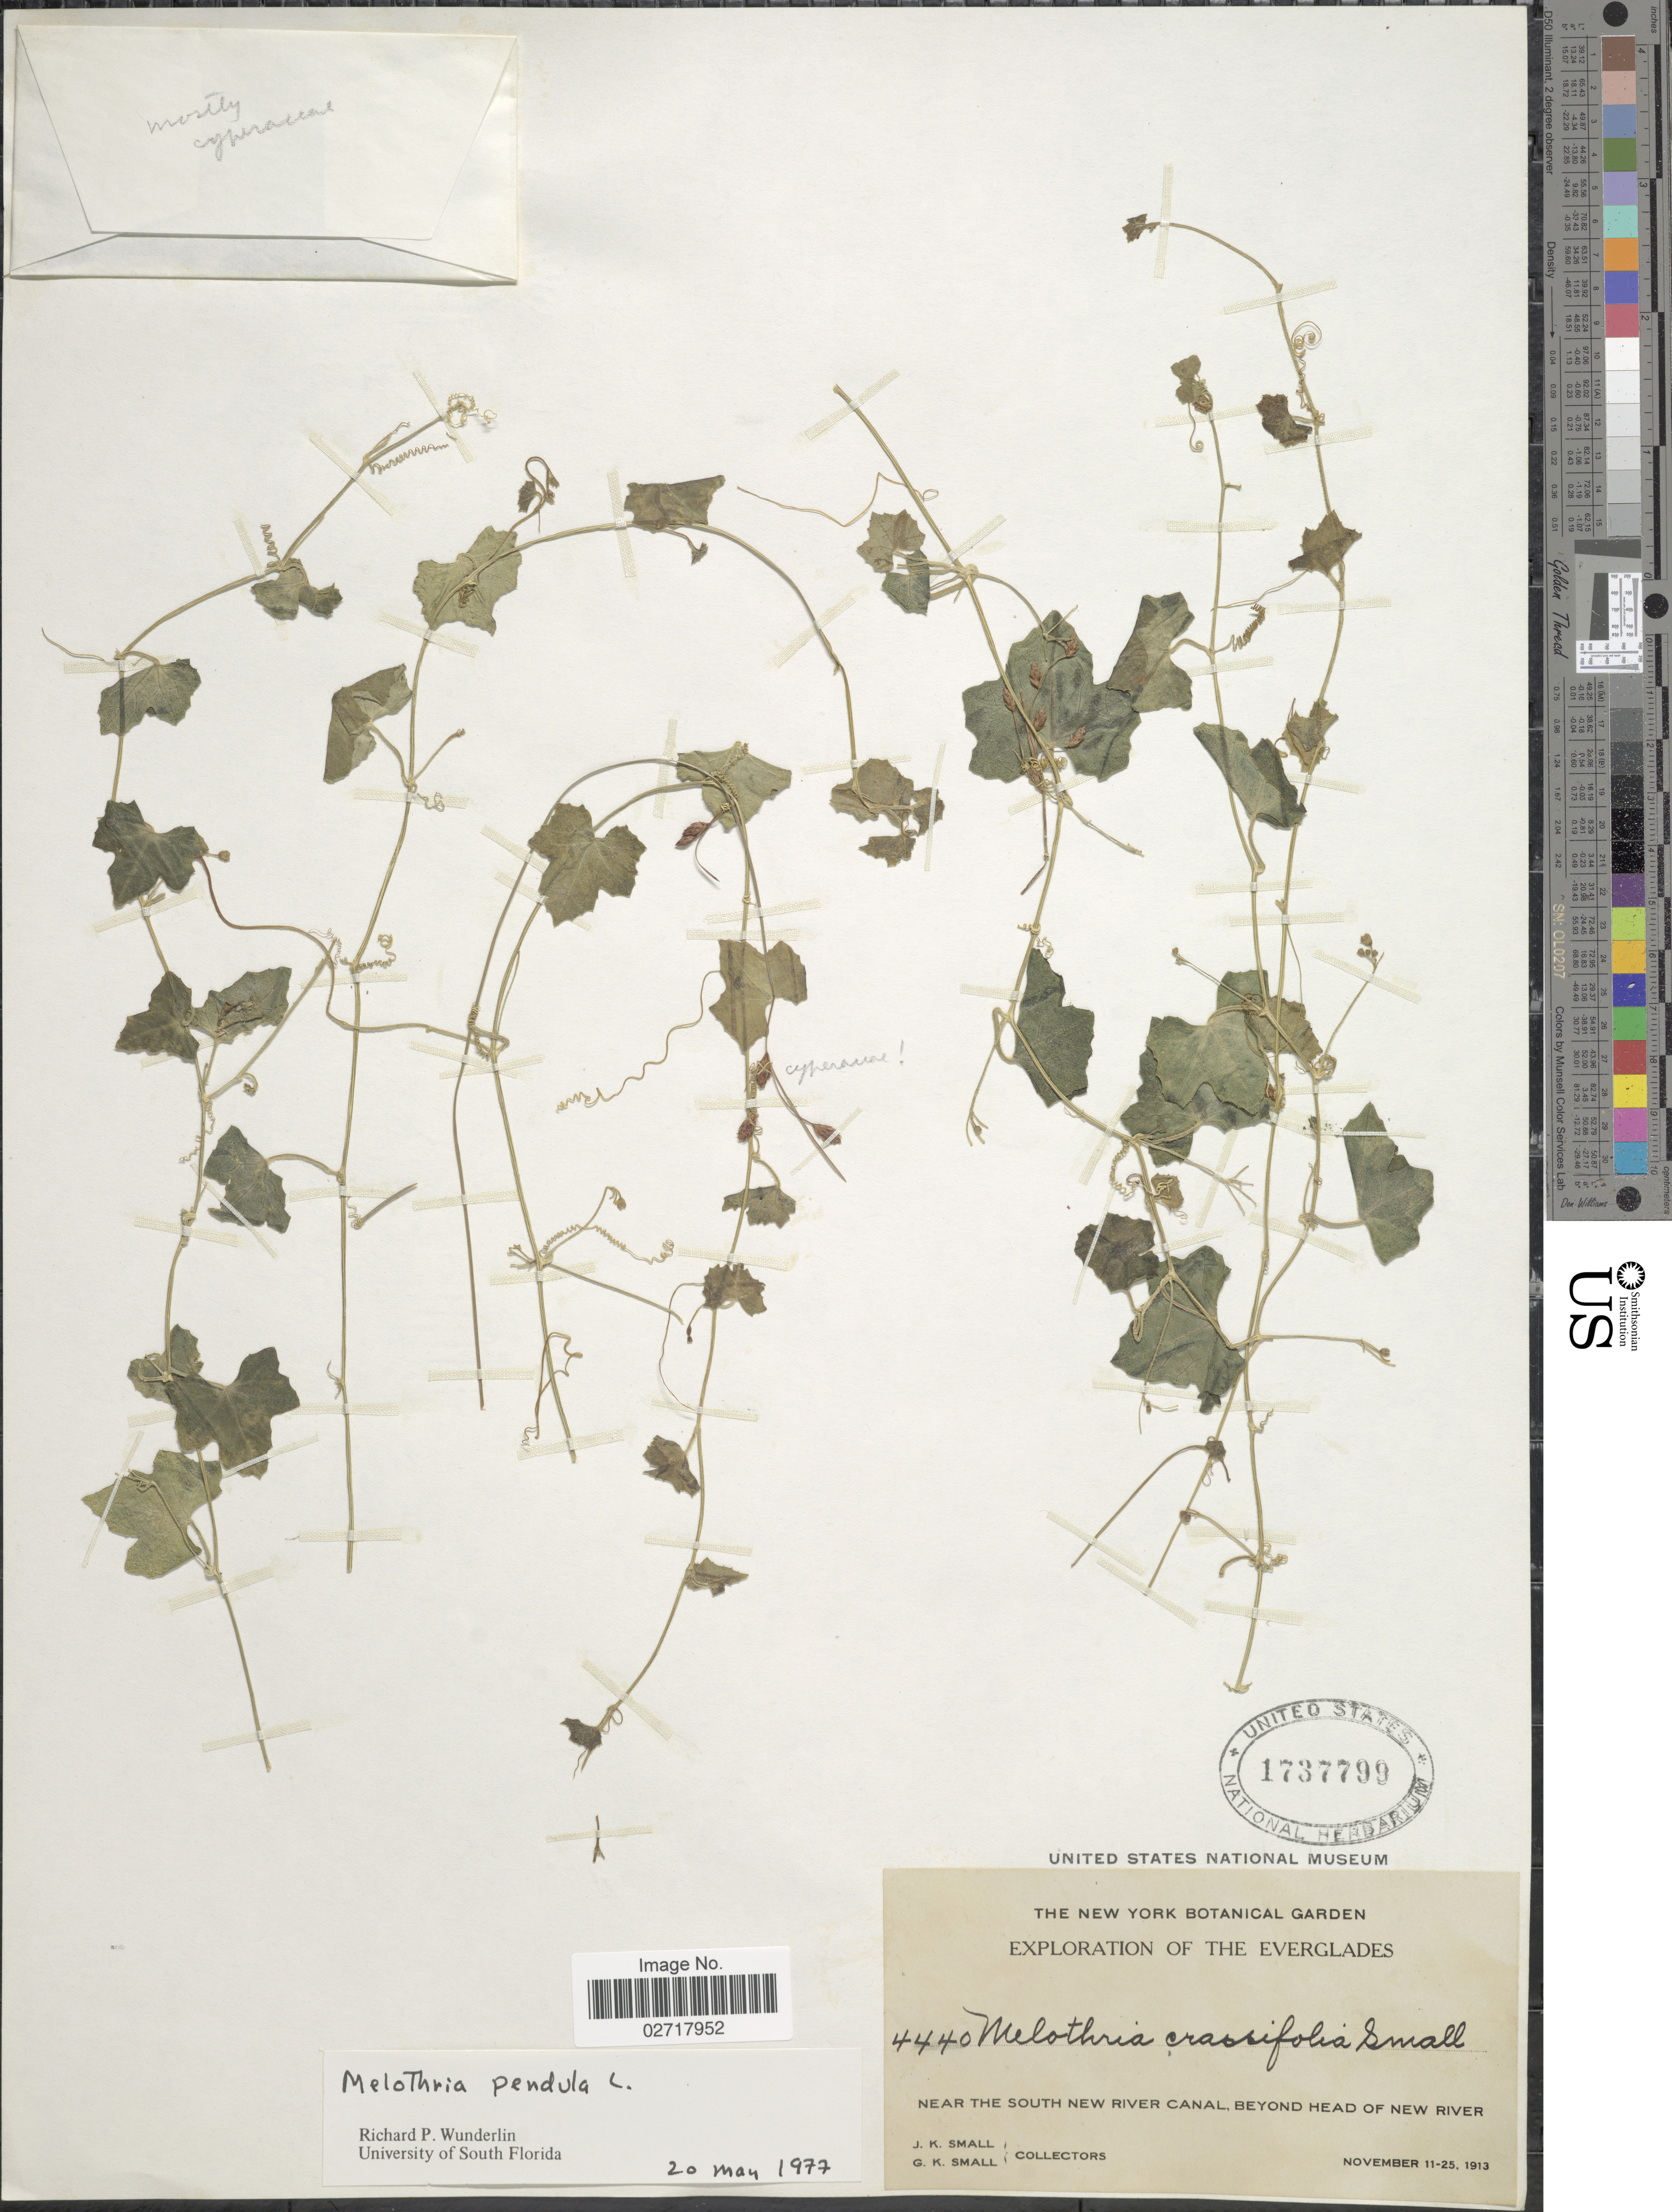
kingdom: Plantae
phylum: Tracheophyta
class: Magnoliopsida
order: Cucurbitales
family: Cucurbitaceae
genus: Melothria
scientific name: Melothria pendula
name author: L.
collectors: J. K. Small & G. K. Small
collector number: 4440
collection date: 1923-11-11/1923-11-25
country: United States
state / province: Florida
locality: Everglades. Near the South New River Canal, beyond the head of New River.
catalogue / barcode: US 1737799